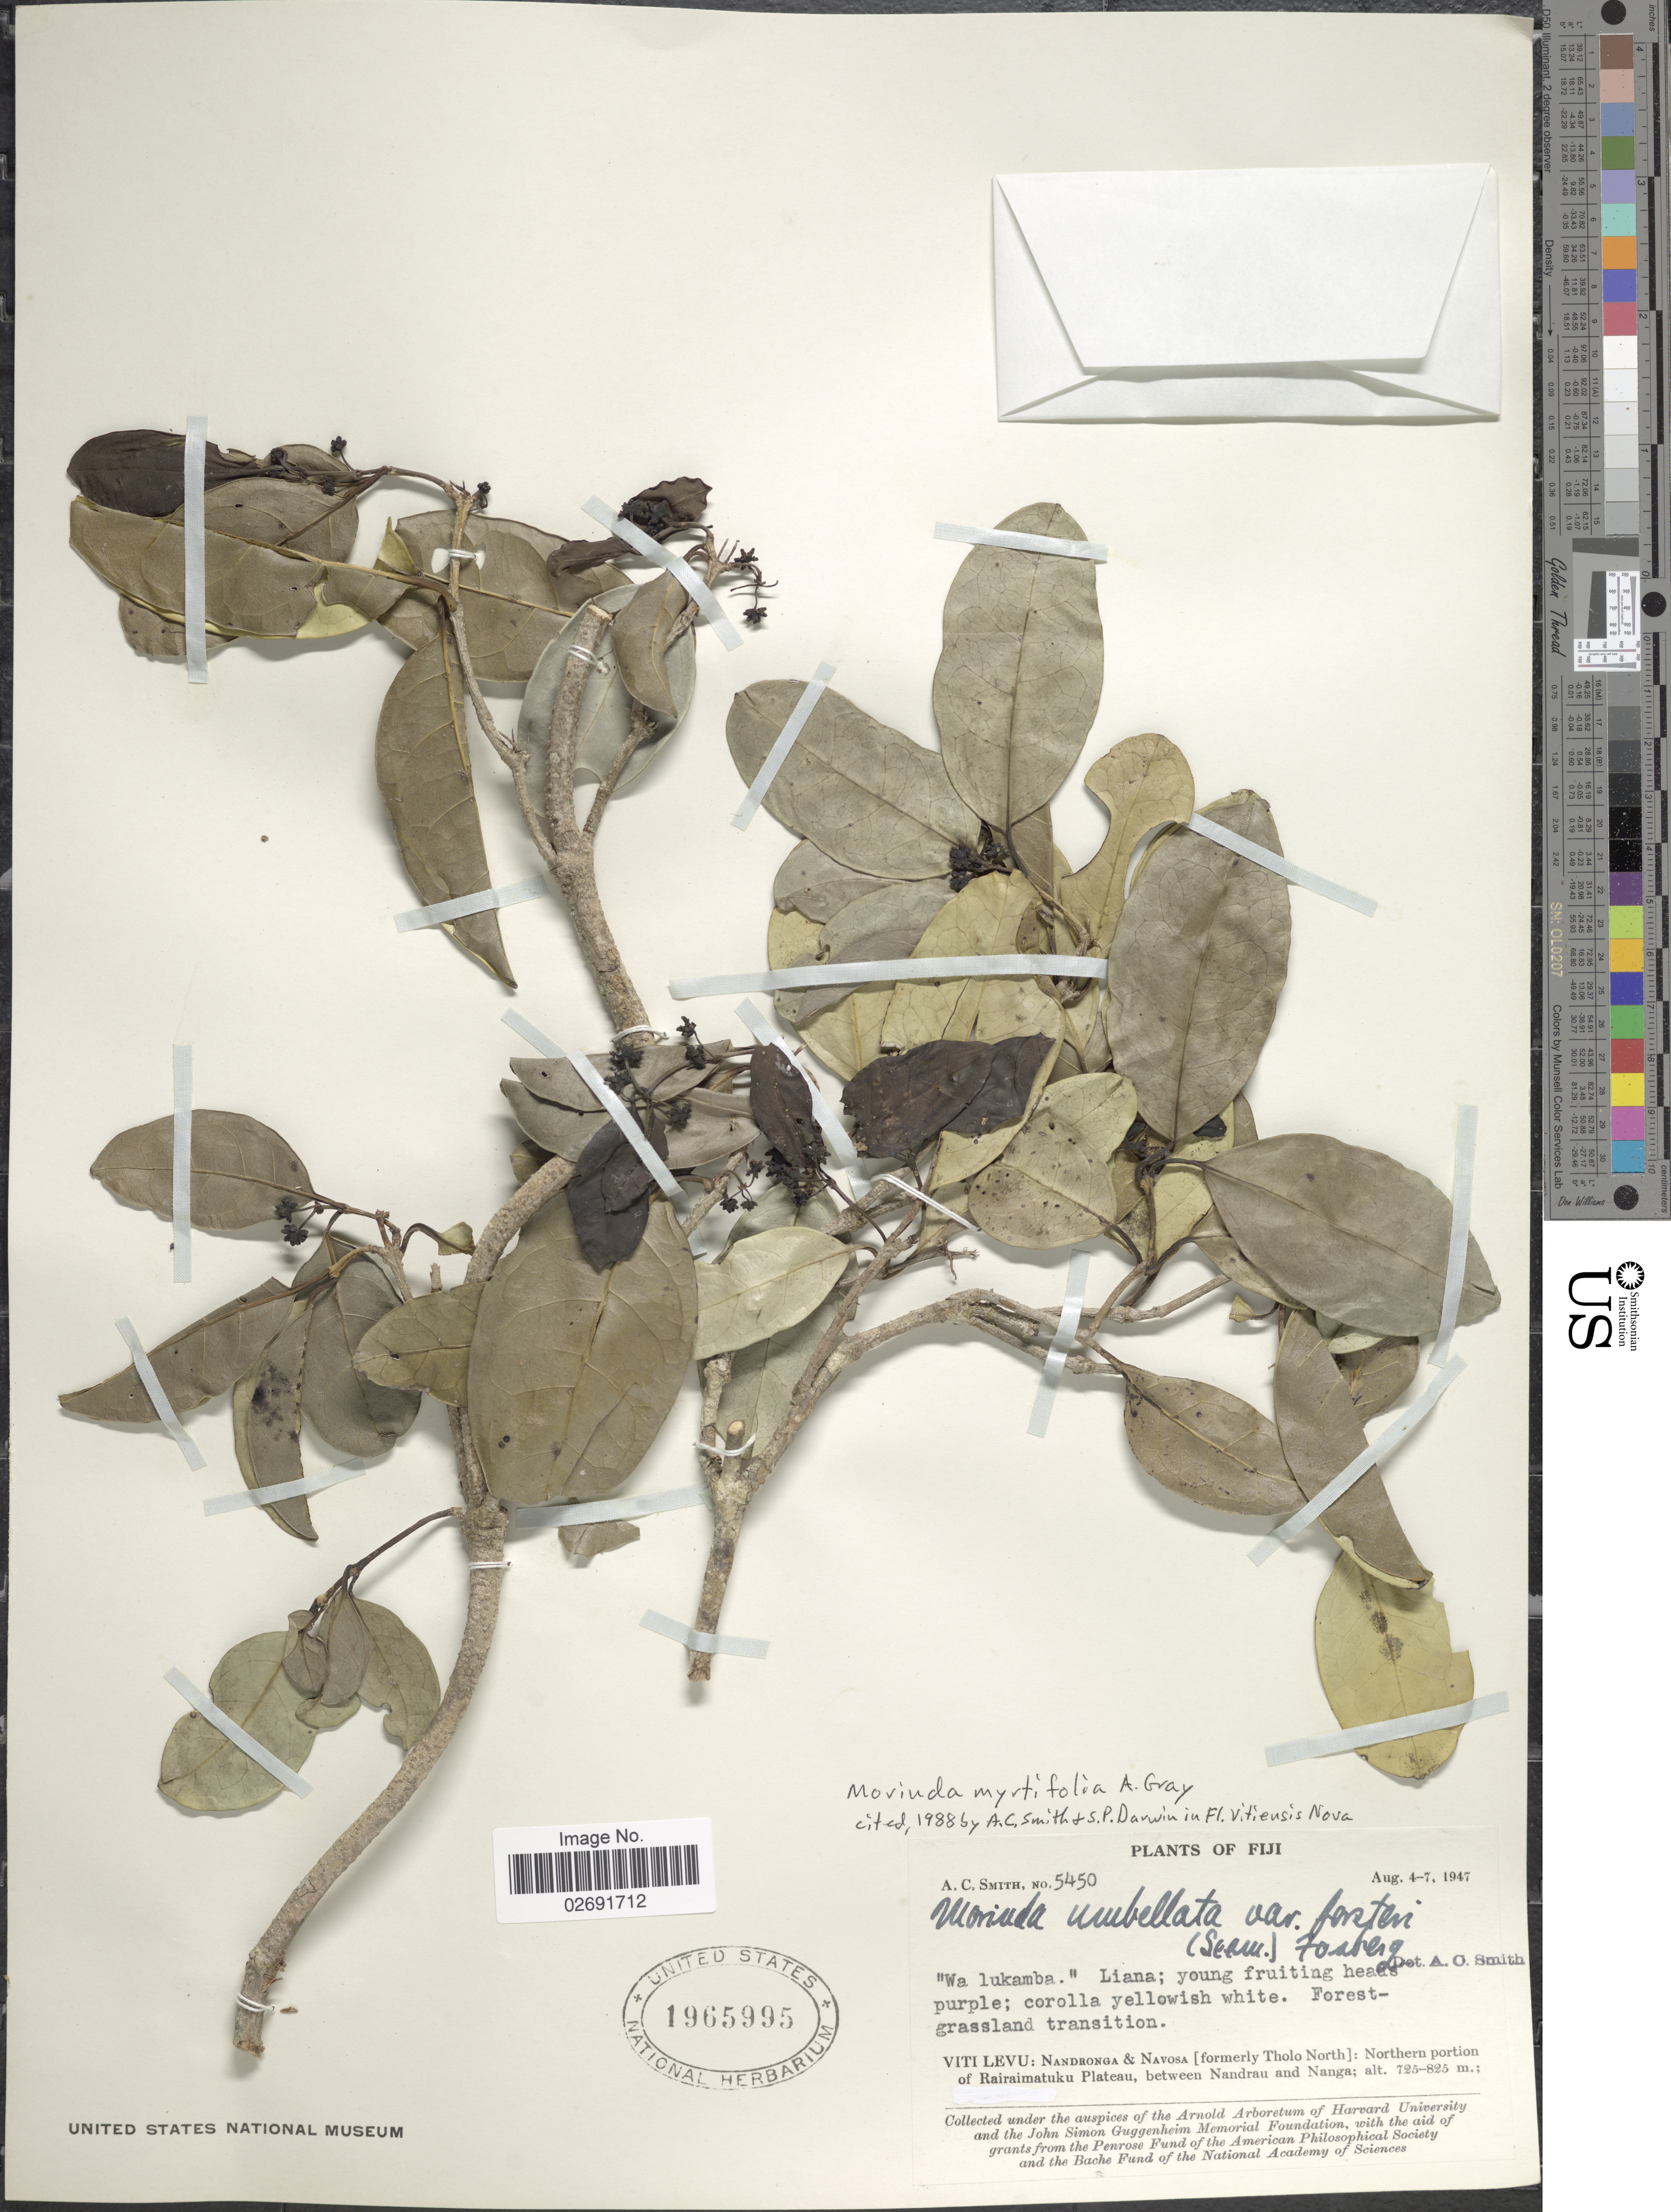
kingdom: Plantae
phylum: Tracheophyta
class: Magnoliopsida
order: Gentianales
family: Rubiaceae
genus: Gynochthodes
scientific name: Gynochthodes myrtifolia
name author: (A. Gray) Razafim. & B. Bremer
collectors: A. C. Smith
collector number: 5450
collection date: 1947-08-04/1947-08-07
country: Fiji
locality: Wa lukamba.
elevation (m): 725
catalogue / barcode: US 1965995